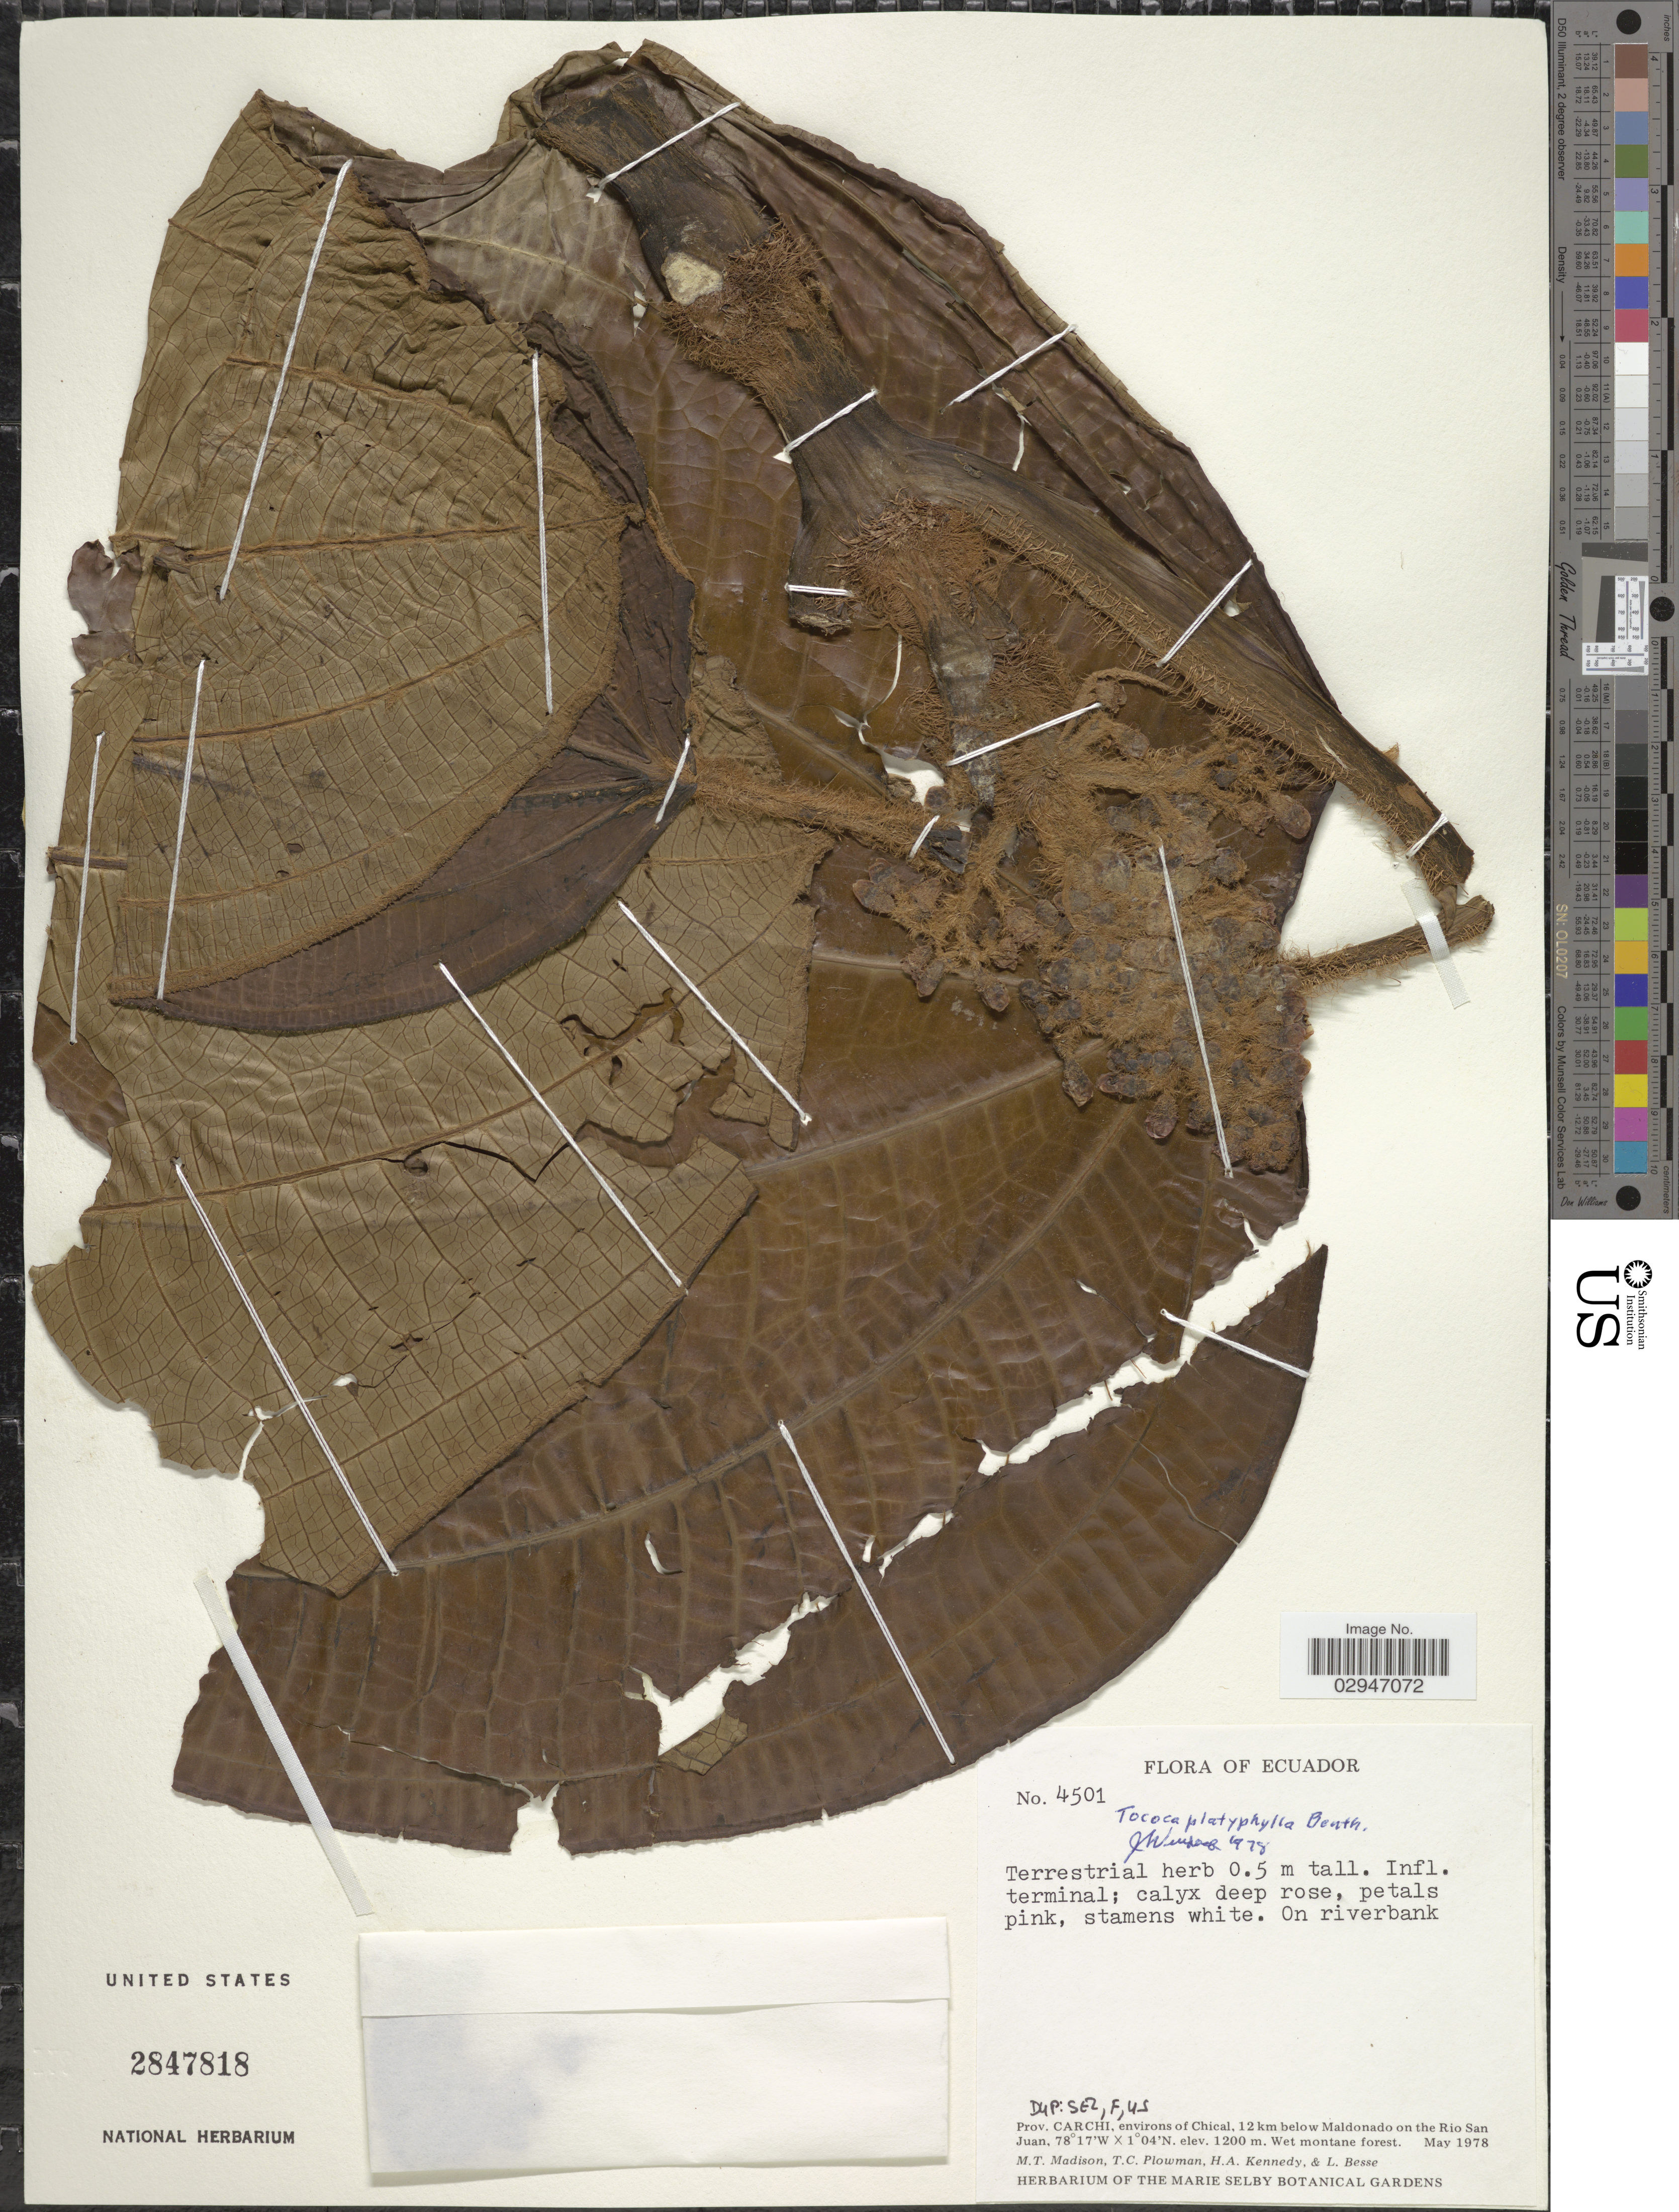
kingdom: Plantae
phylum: Tracheophyta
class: Magnoliopsida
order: Myrtales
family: Melastomataceae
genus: Tococa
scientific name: Tococa platyphylla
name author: Benth.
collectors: M. T. Madison, T. Plowman, H. Kennedy & L. Besse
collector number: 4501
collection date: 1978-05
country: Ecuador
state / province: Carchi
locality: Environs of Chical, 12 km below Maldonado on the Rio San Juan.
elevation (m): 1200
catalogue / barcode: US 2847818